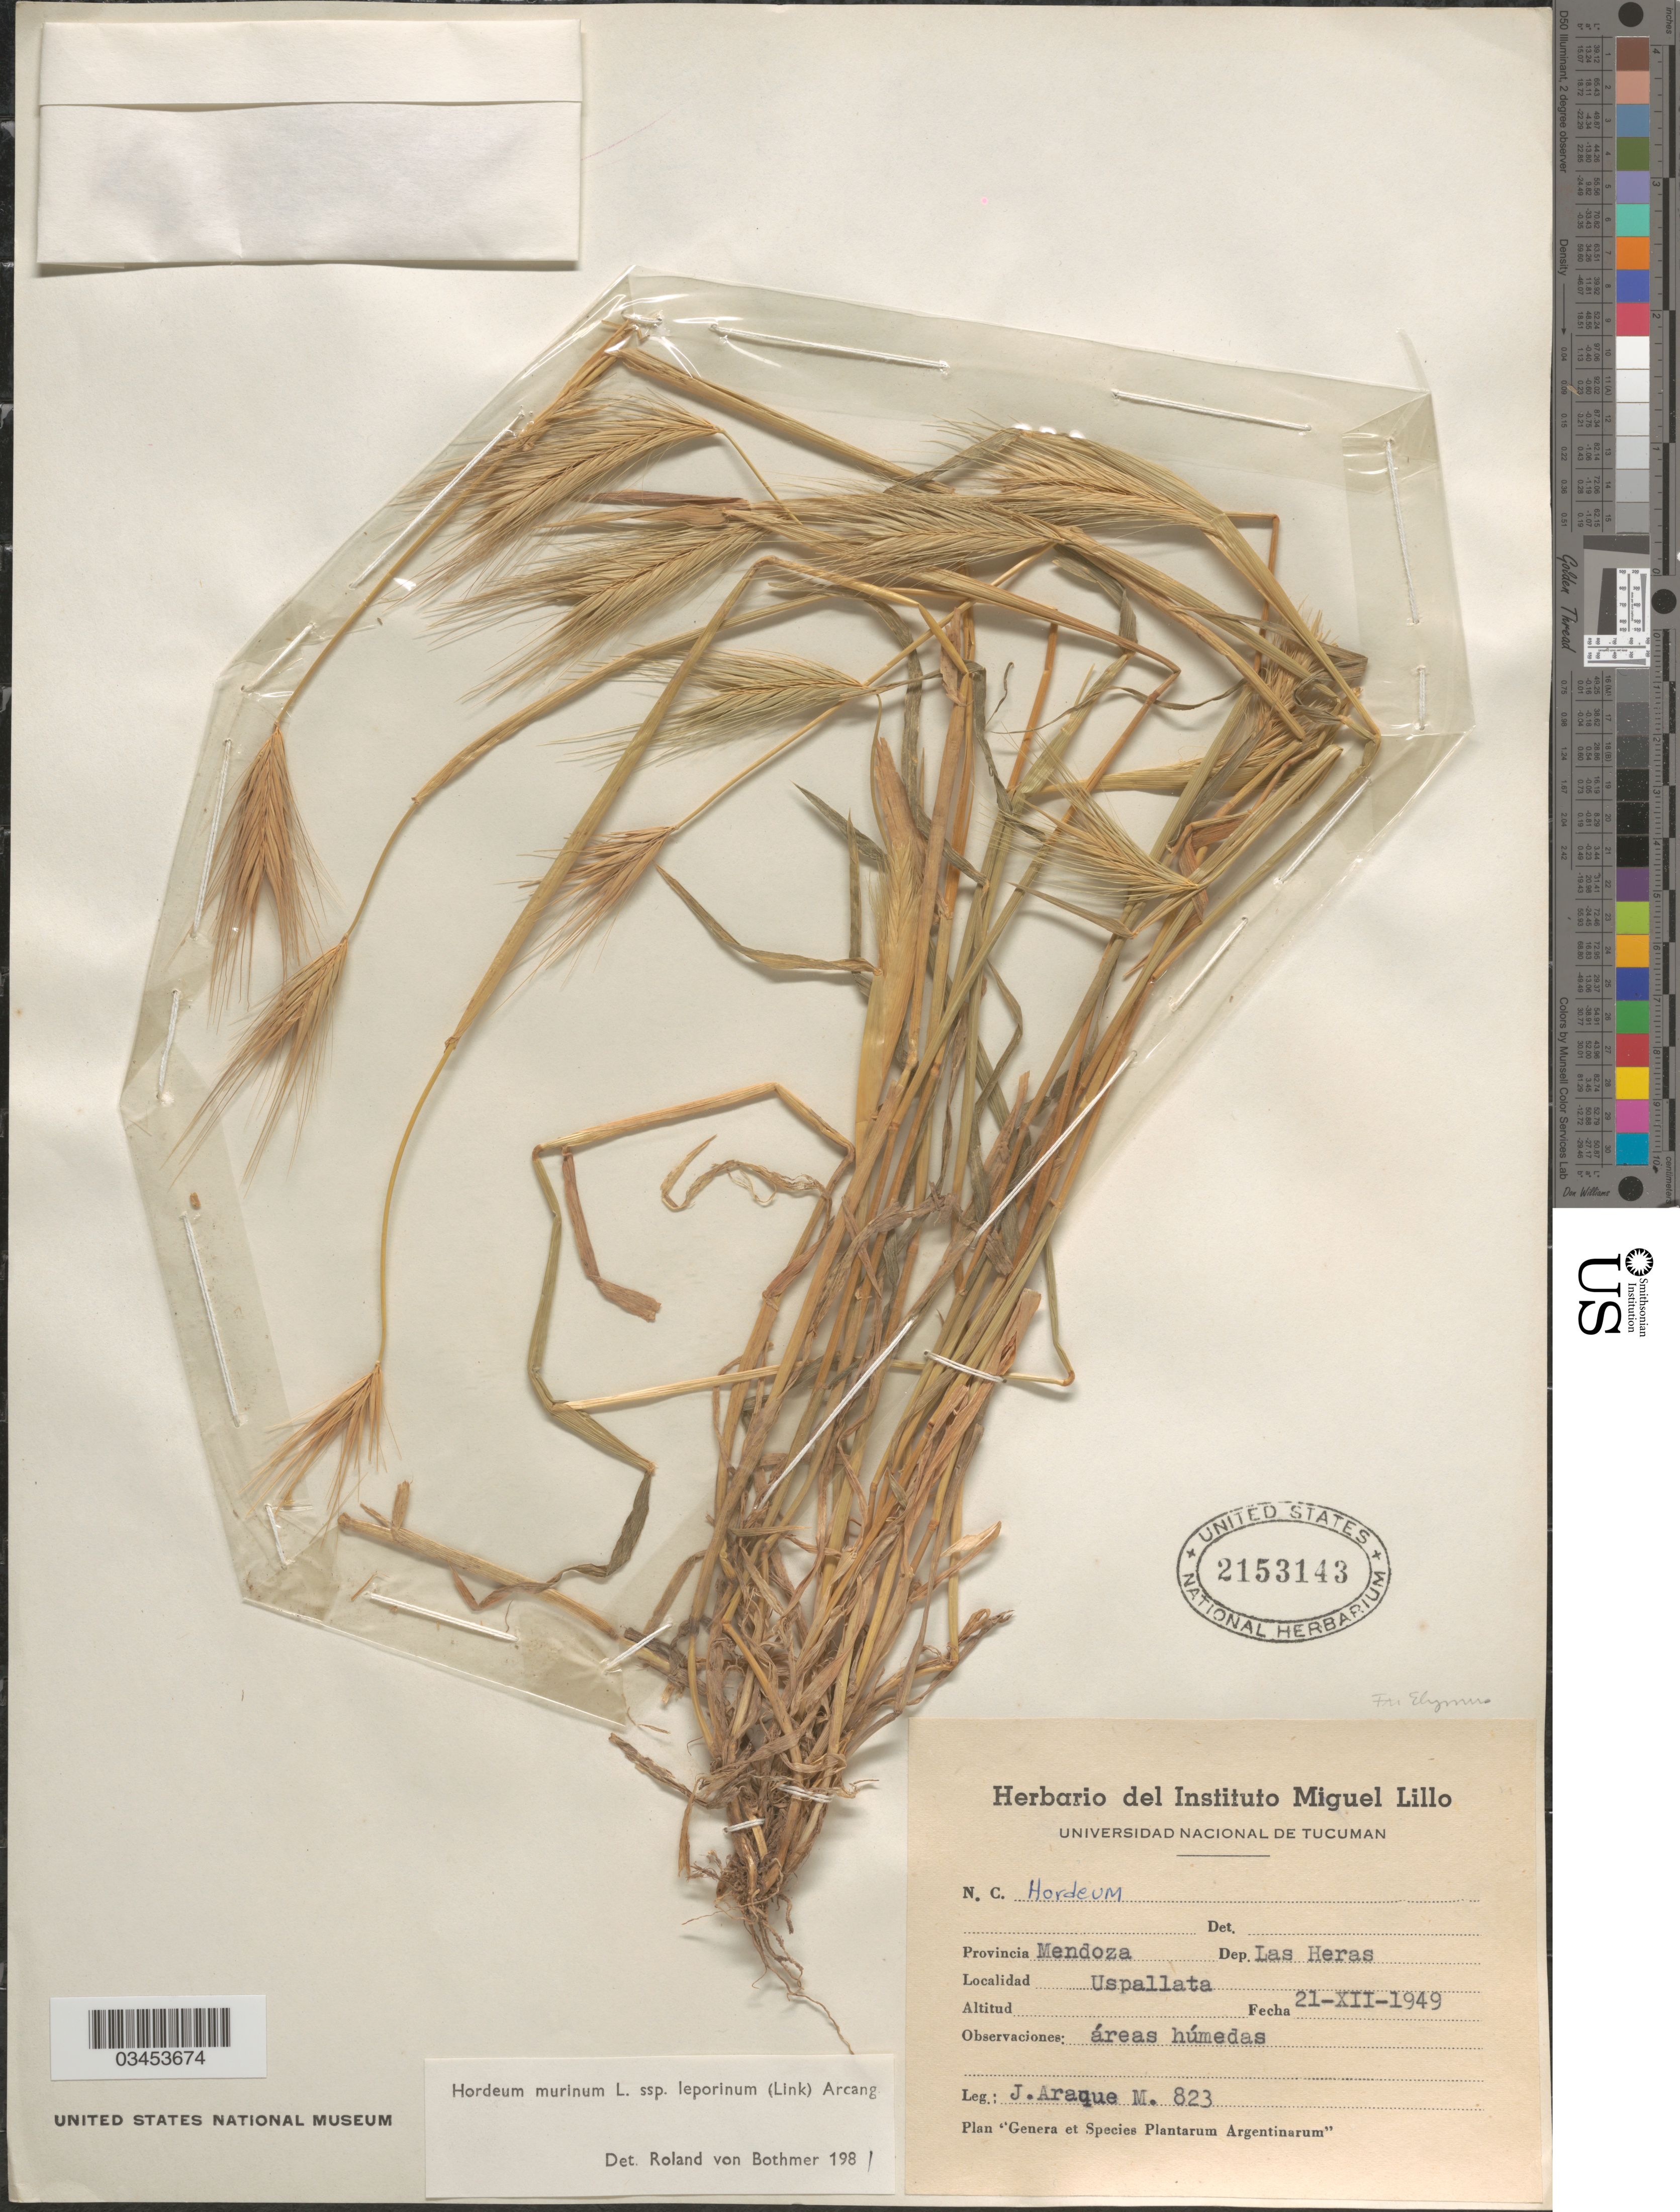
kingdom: Plantae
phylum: Tracheophyta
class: Liliopsida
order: Poales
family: Poaceae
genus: Hordeum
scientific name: Hordeum murinum subsp. leporinum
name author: (Link) Arcang.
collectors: J. Araque Molina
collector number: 823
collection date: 1949-12-21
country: Argentina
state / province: Mendoza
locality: Dep. Las Heras. Uspallata.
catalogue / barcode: US 2153143